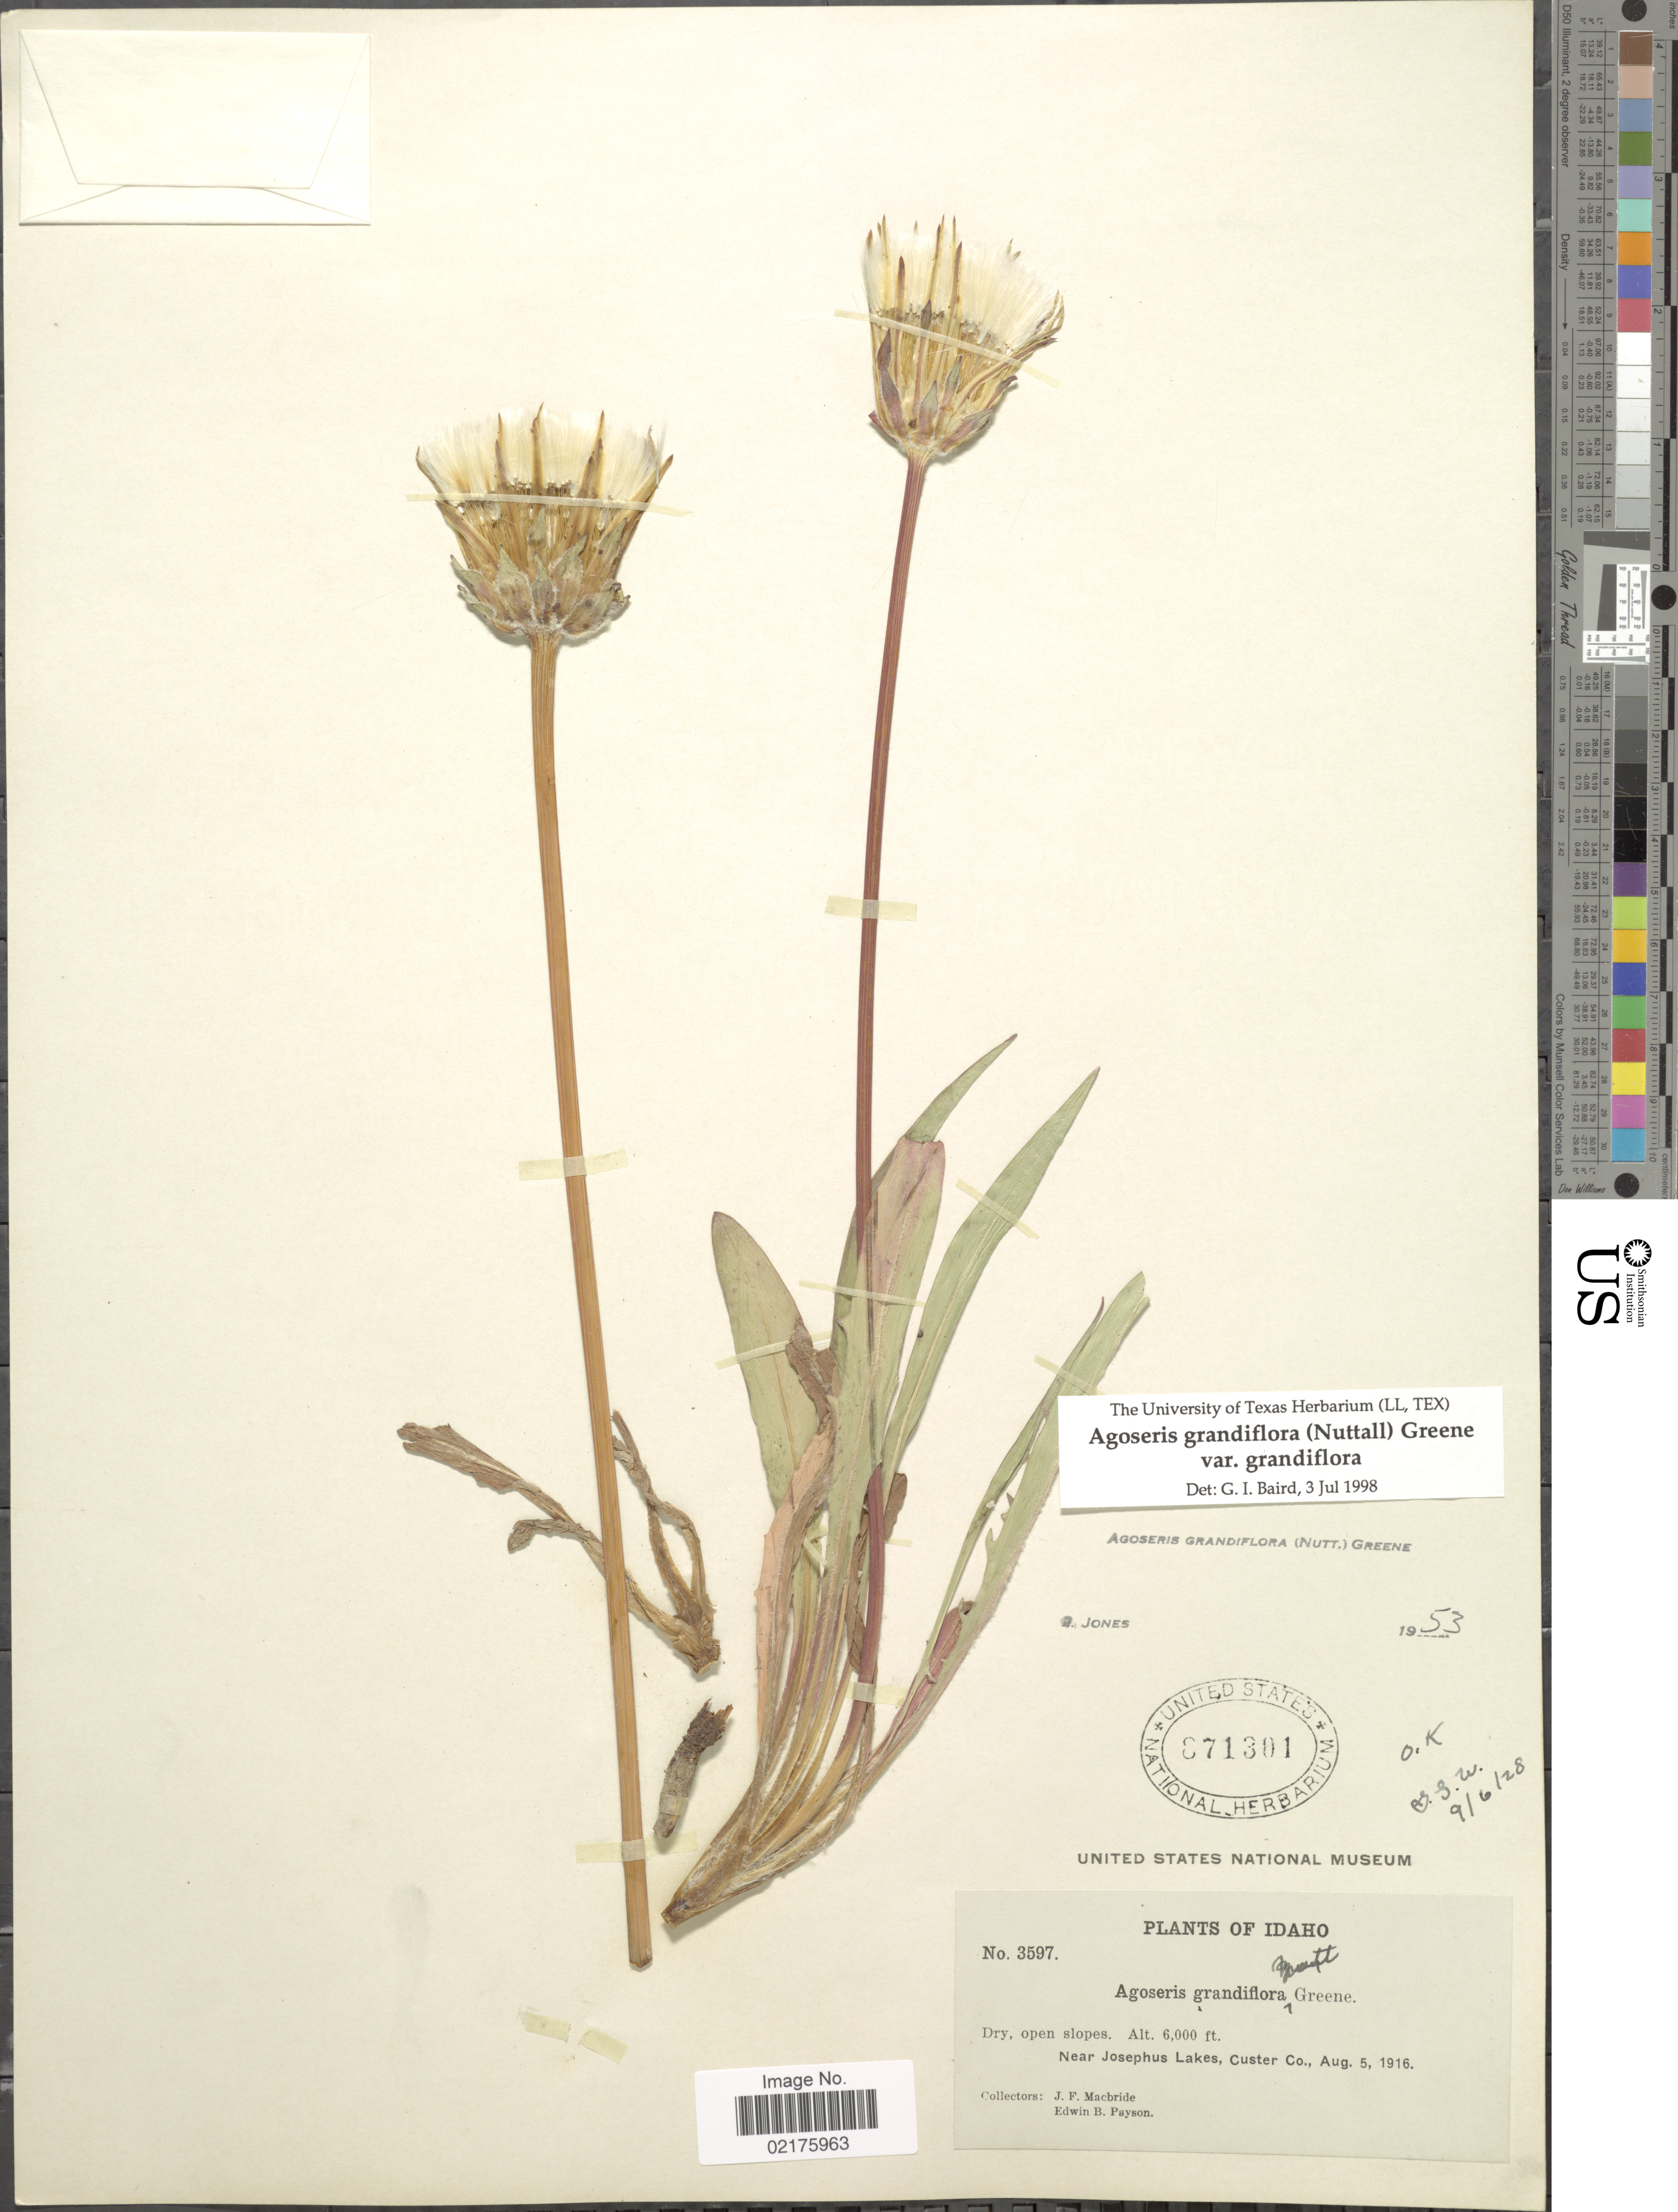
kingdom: Plantae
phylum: Tracheophyta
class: Magnoliopsida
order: Asterales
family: Asteraceae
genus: Agoseris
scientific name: Agoseris grandiflora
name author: (Nutt.) Greene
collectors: J. F. Macbride & E. B. Payson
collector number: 3597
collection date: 1916-08-05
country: United States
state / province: Idaho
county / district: Custer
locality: Dry open slopes, Near Josephus Lakes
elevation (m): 1829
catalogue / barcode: US 871301